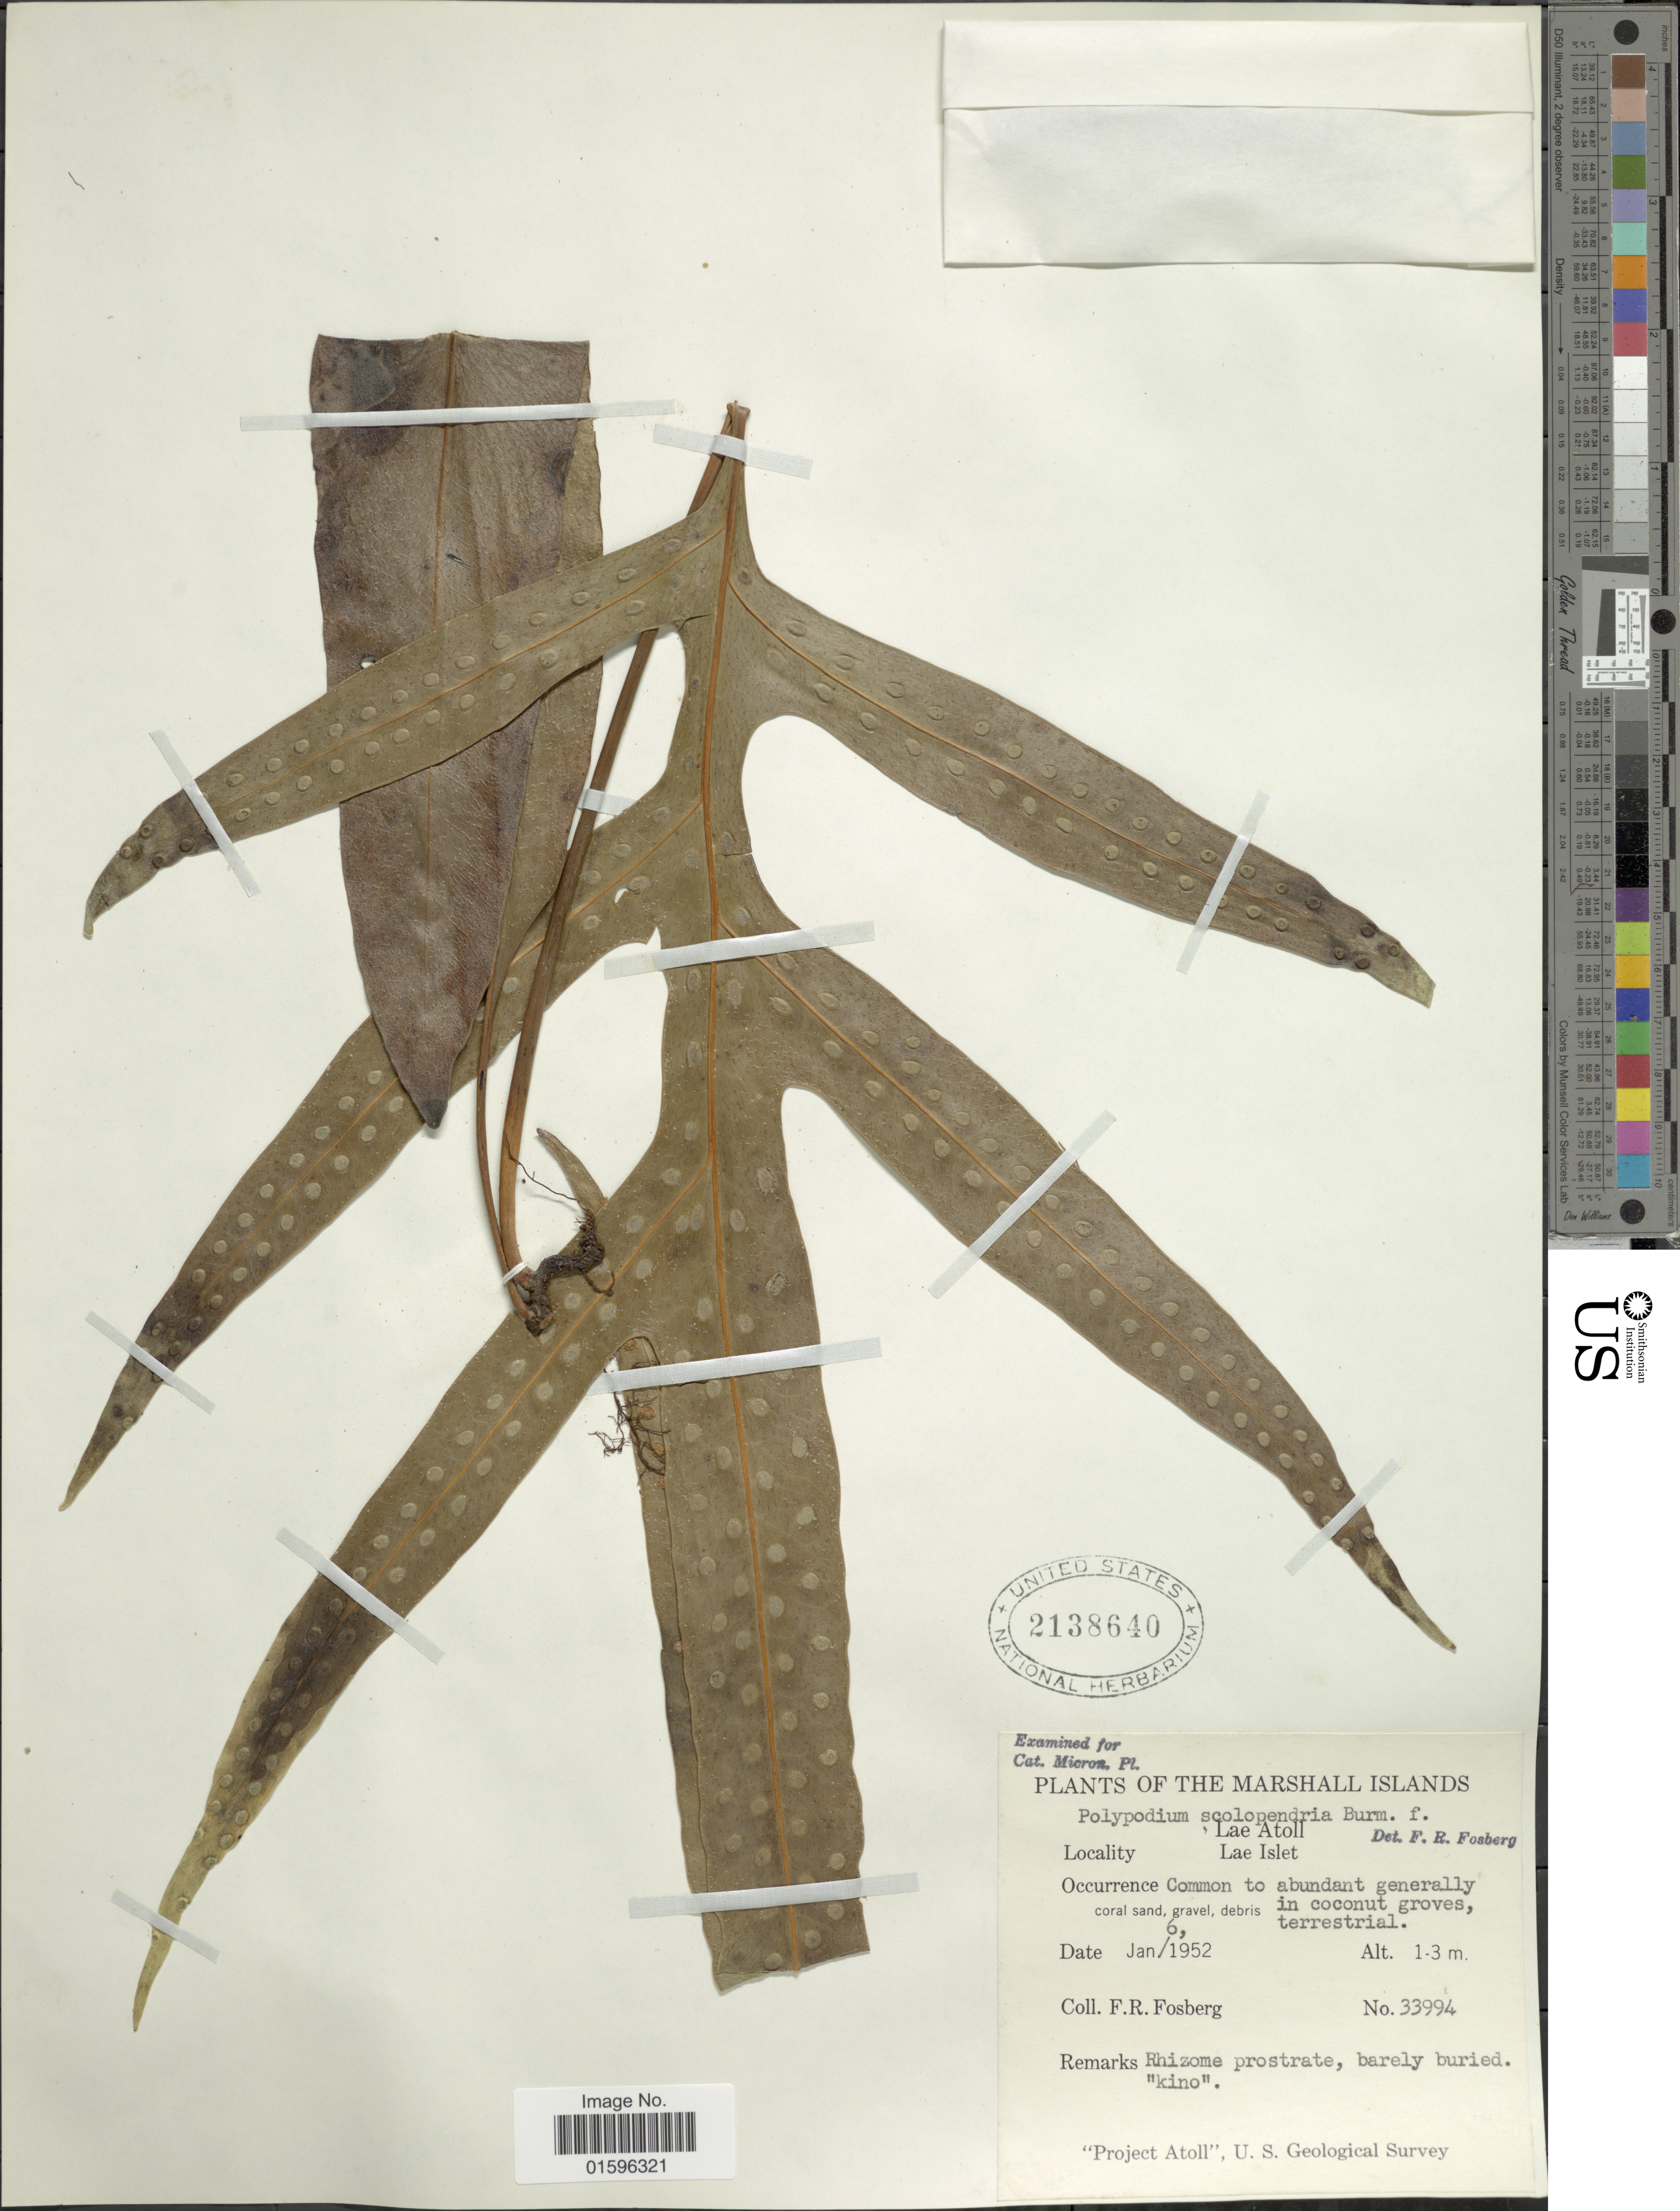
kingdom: Plantae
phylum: Tracheophyta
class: Polypodiopsida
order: Polypodiales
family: Polypodiaceae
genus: Polypodium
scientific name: Polypodium scolopendria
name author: Burm. f.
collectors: F. R. Fosberg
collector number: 33994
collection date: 1952-01-06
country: Marshall Islands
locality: The Marshall Islands, Lae Atoll, Lae Islet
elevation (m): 1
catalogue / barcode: US 2138640